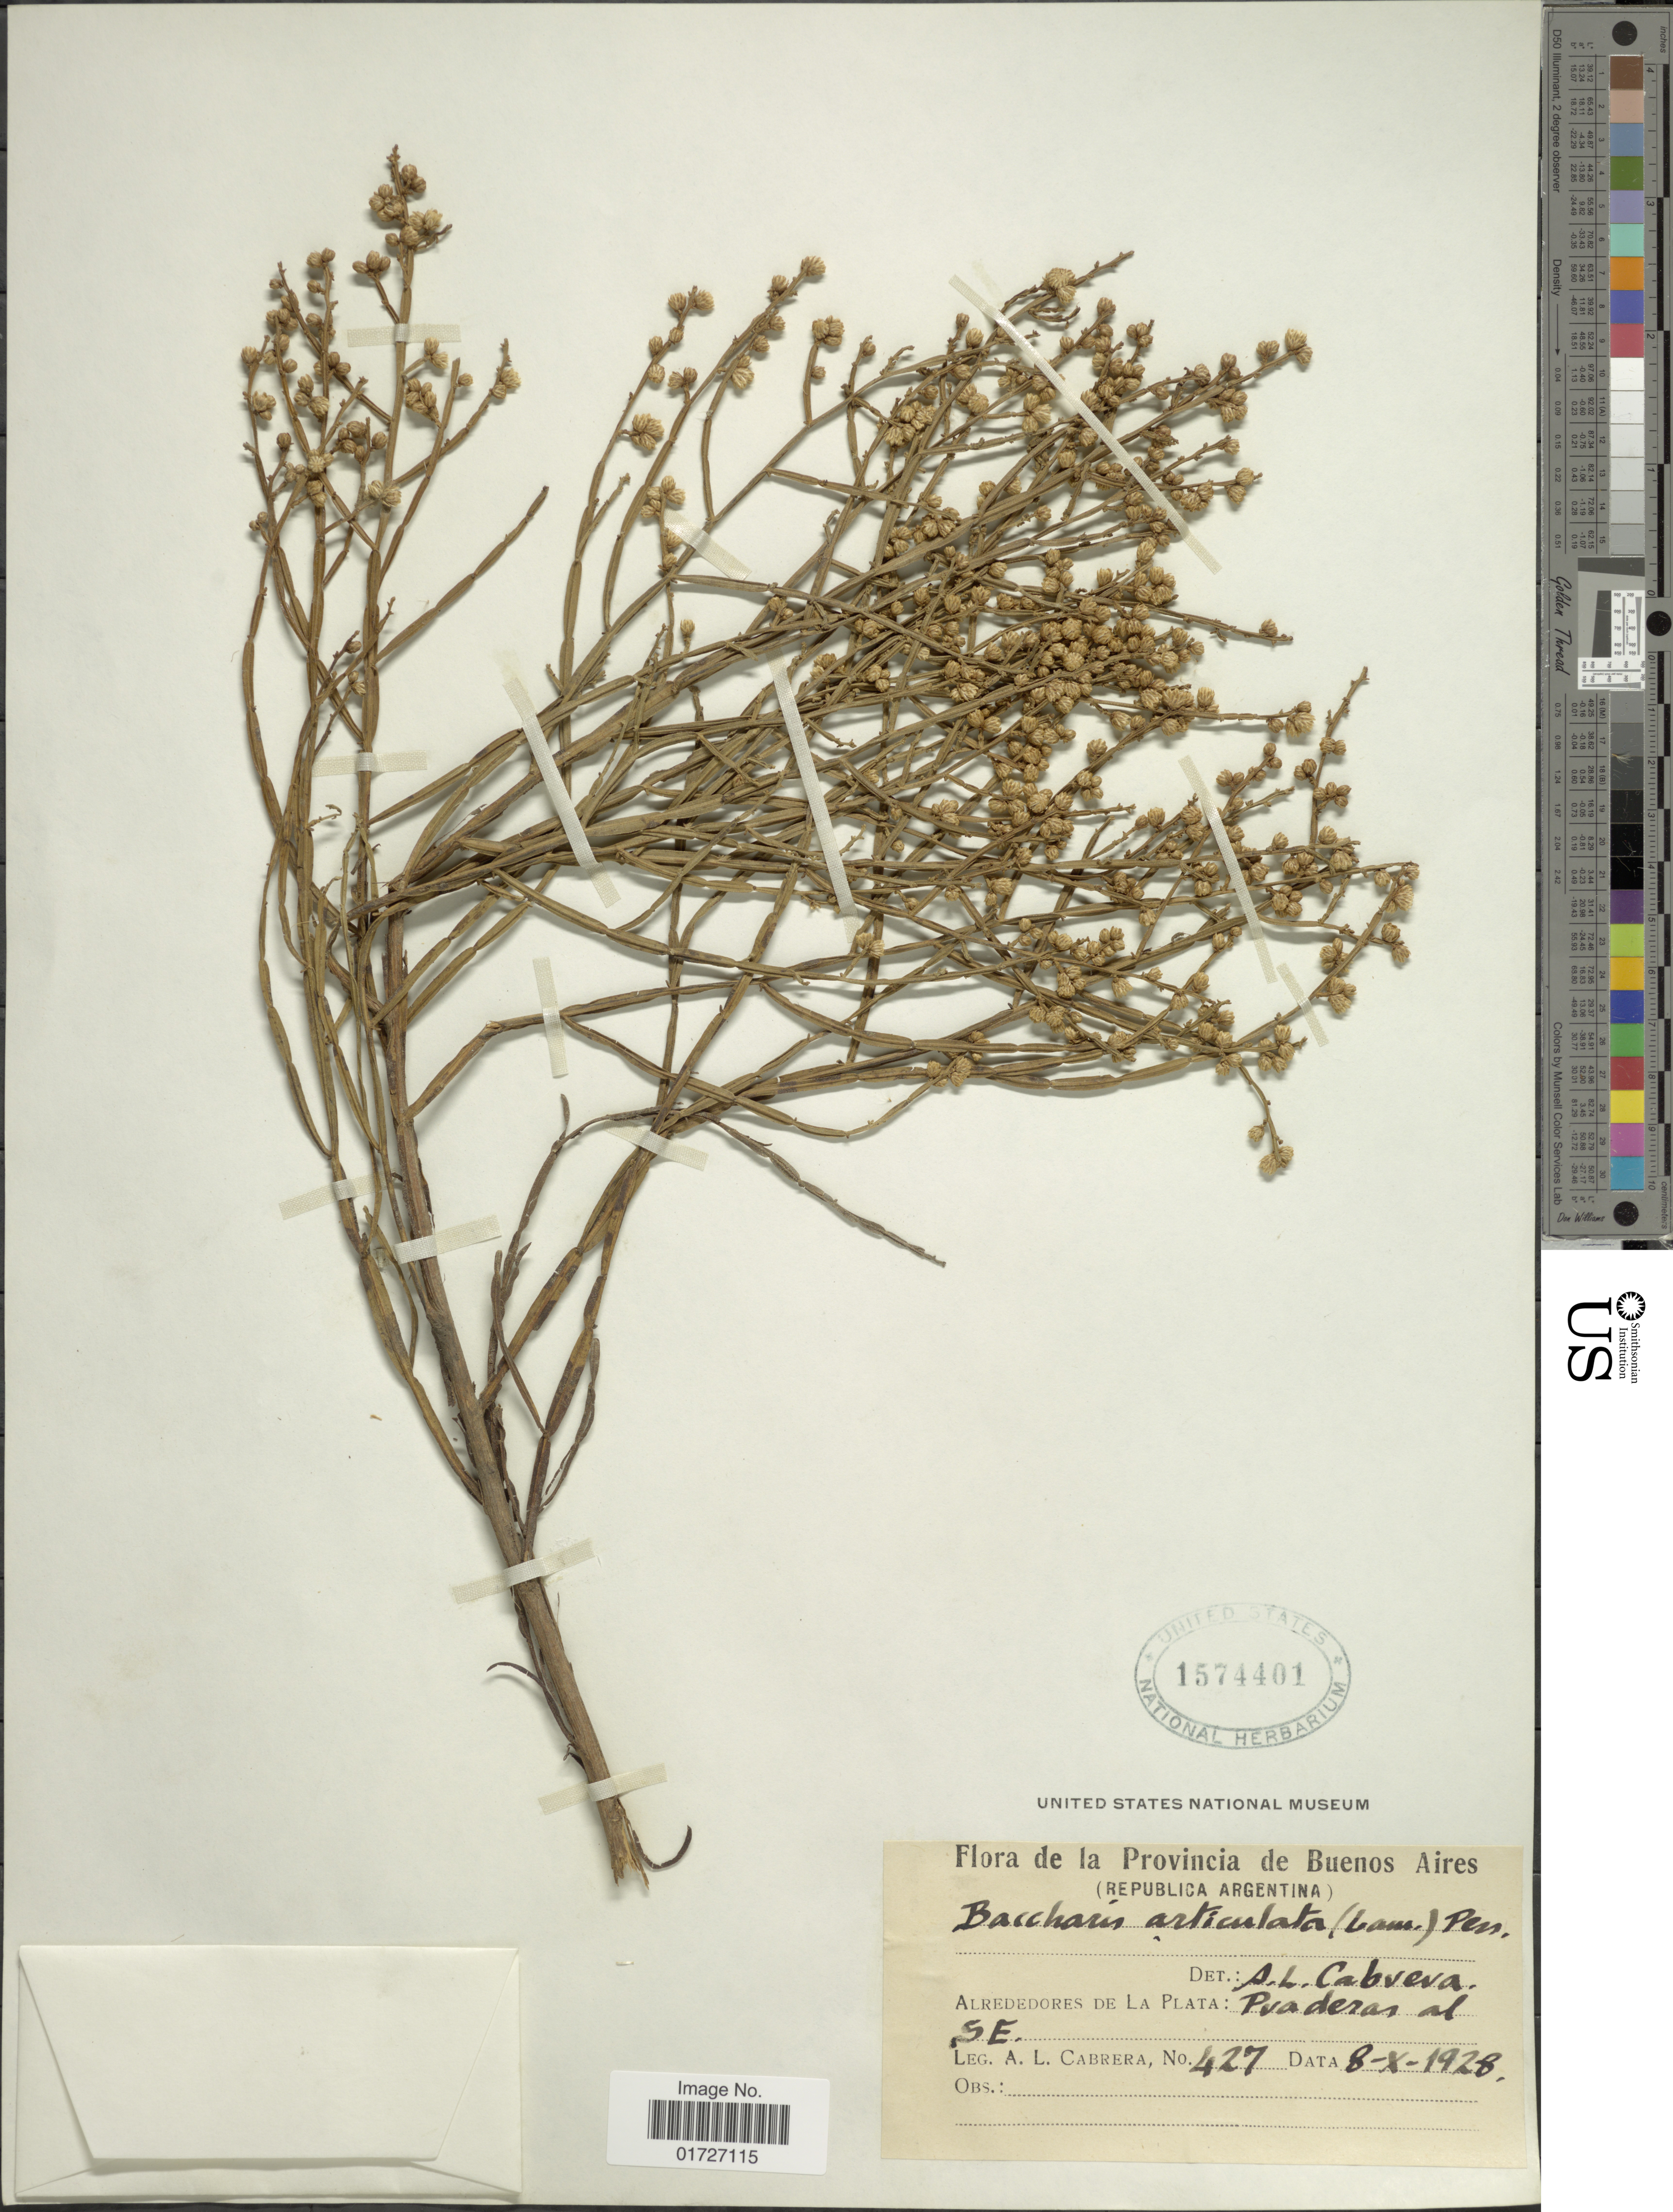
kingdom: Plantae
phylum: Tracheophyta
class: Magnoliopsida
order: Asterales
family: Asteraceae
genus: Baccharis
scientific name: Baccharis articulata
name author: (Lam.) Pers.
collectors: A. L. Cabrera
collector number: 427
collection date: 1928-10-08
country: Argentina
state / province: Buenos Aires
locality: Republica Argentina, Alrededores de La Plata, Praderas al SE.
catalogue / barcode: US 1574401